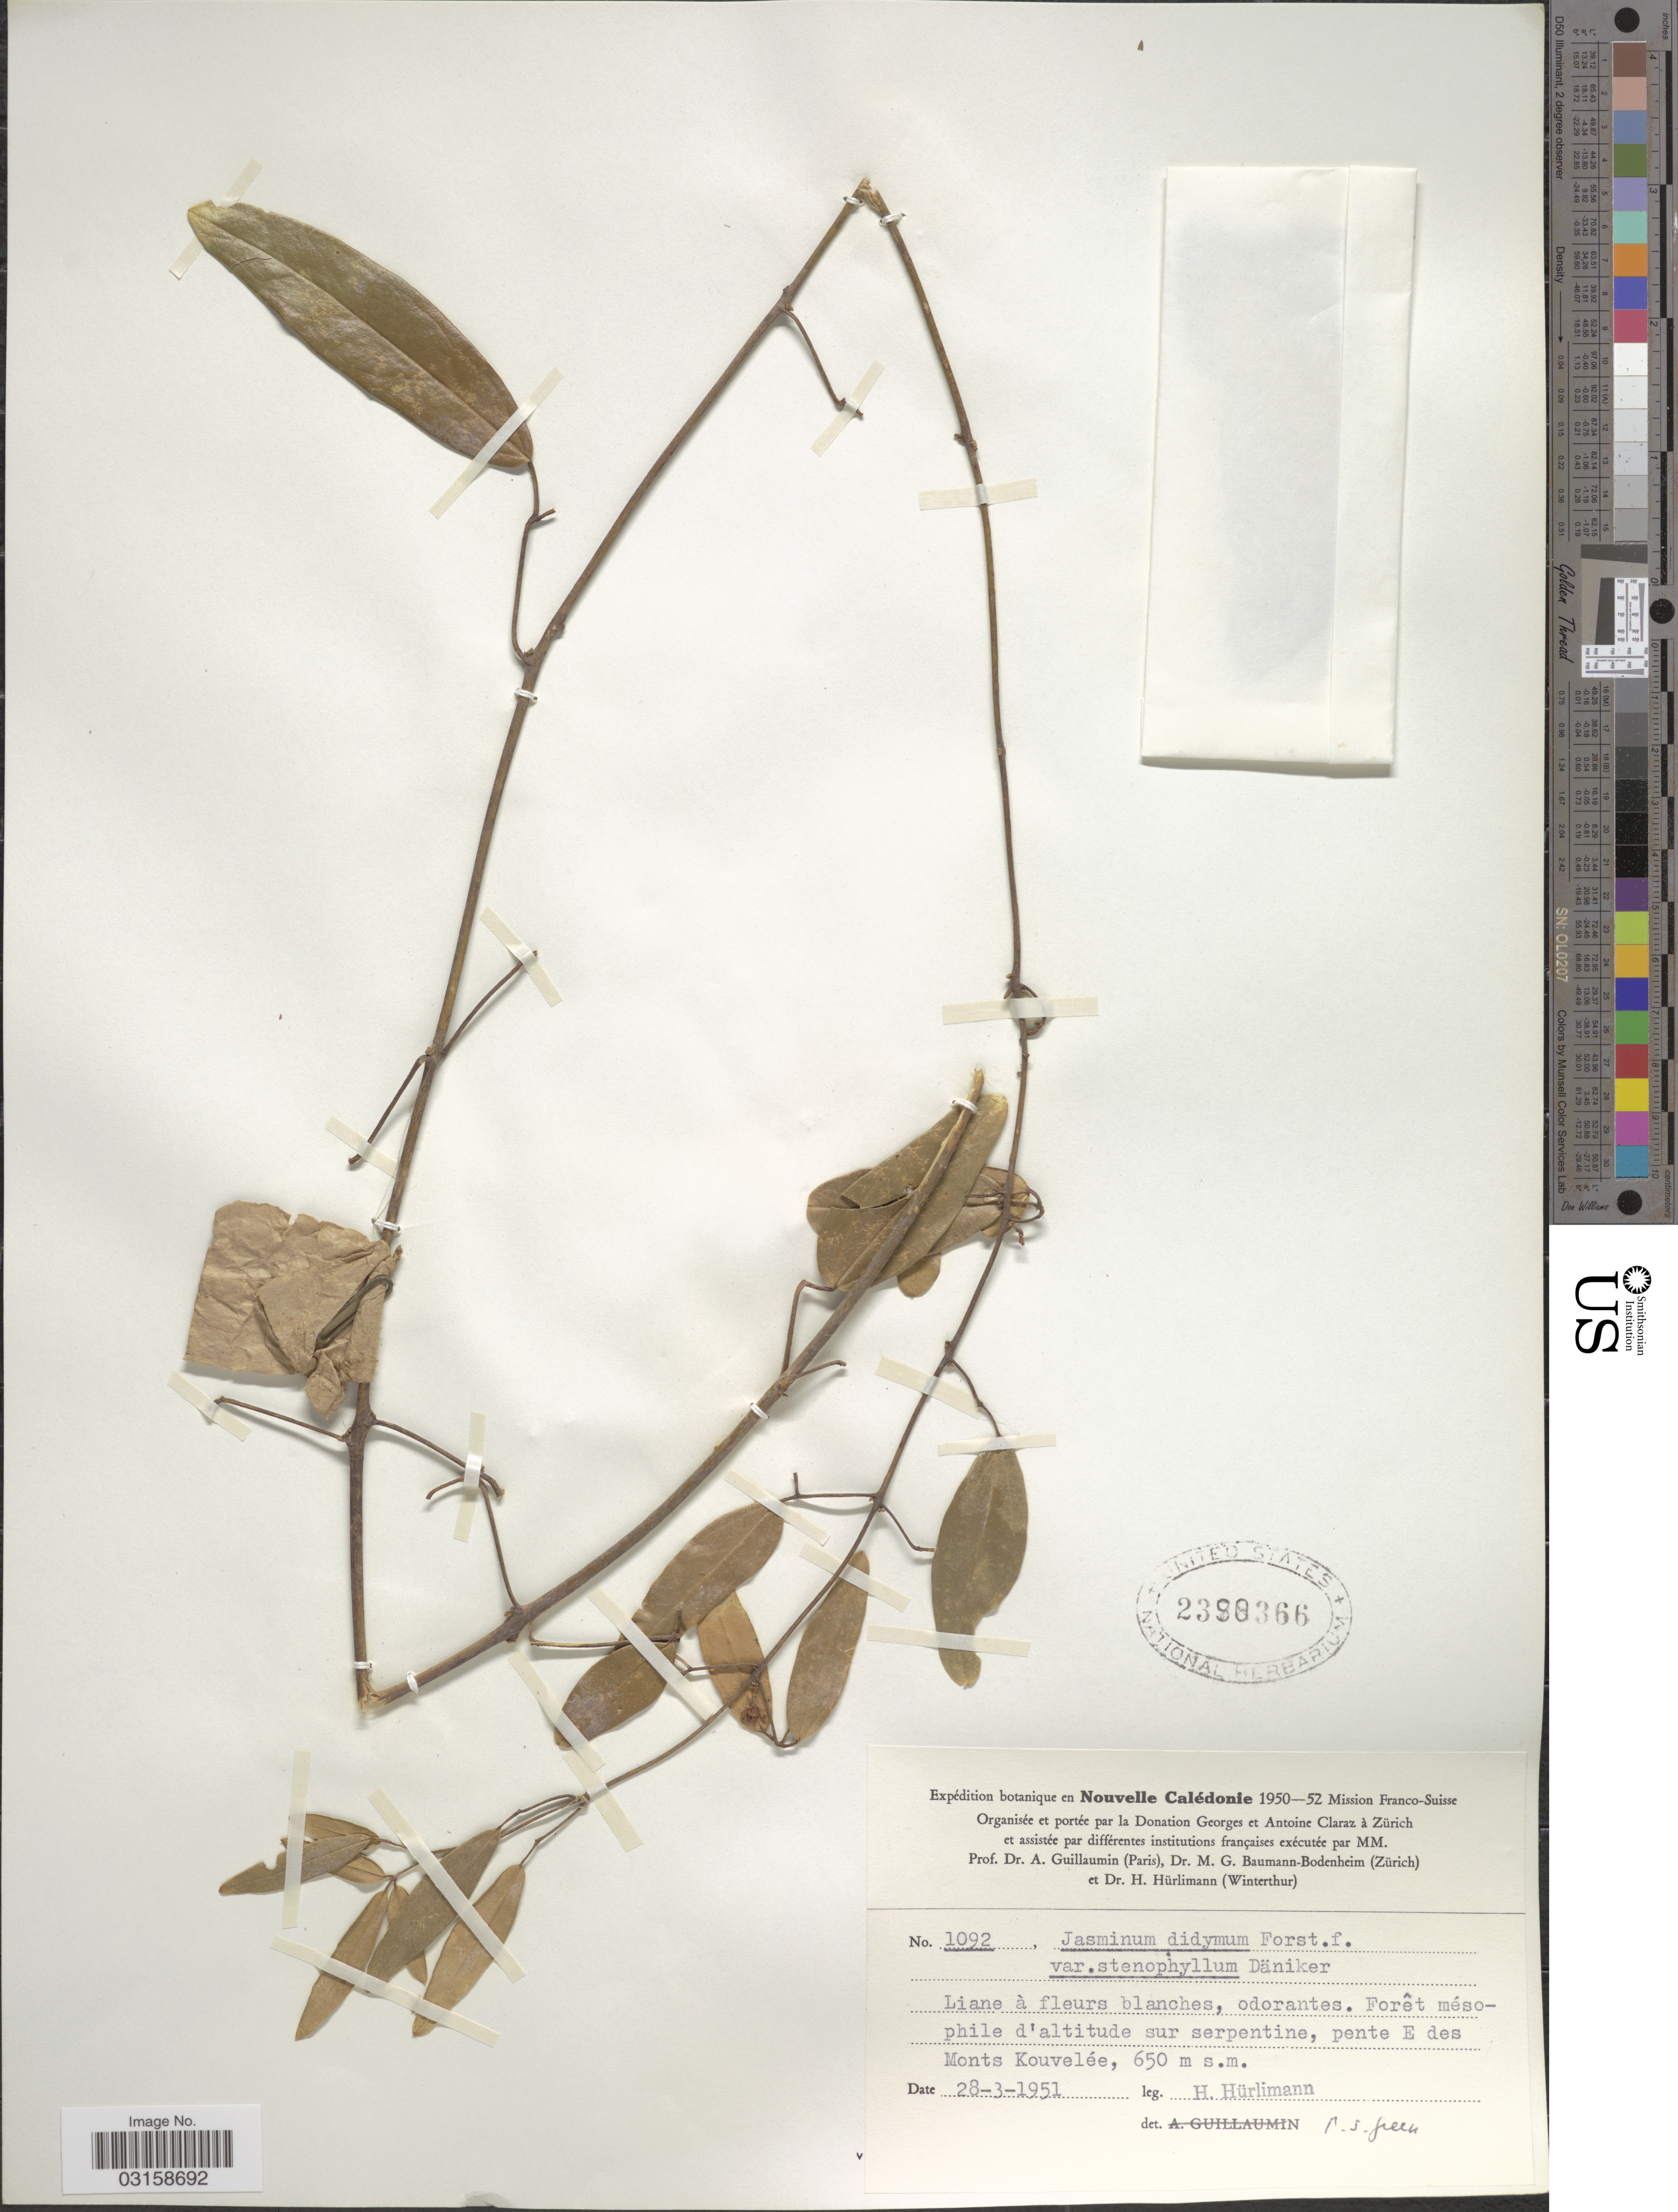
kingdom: Plantae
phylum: Tracheophyta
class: Magnoliopsida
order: Lamiales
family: Oleaceae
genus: Jasminum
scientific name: Jasminum didymum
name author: G. Forst.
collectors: H. Hürlimann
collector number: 1092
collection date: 1951-03-28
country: New Caledonia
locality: Nouvelle Calédonie. Pente E des Monts Kouvelée.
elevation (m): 650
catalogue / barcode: US 2390366